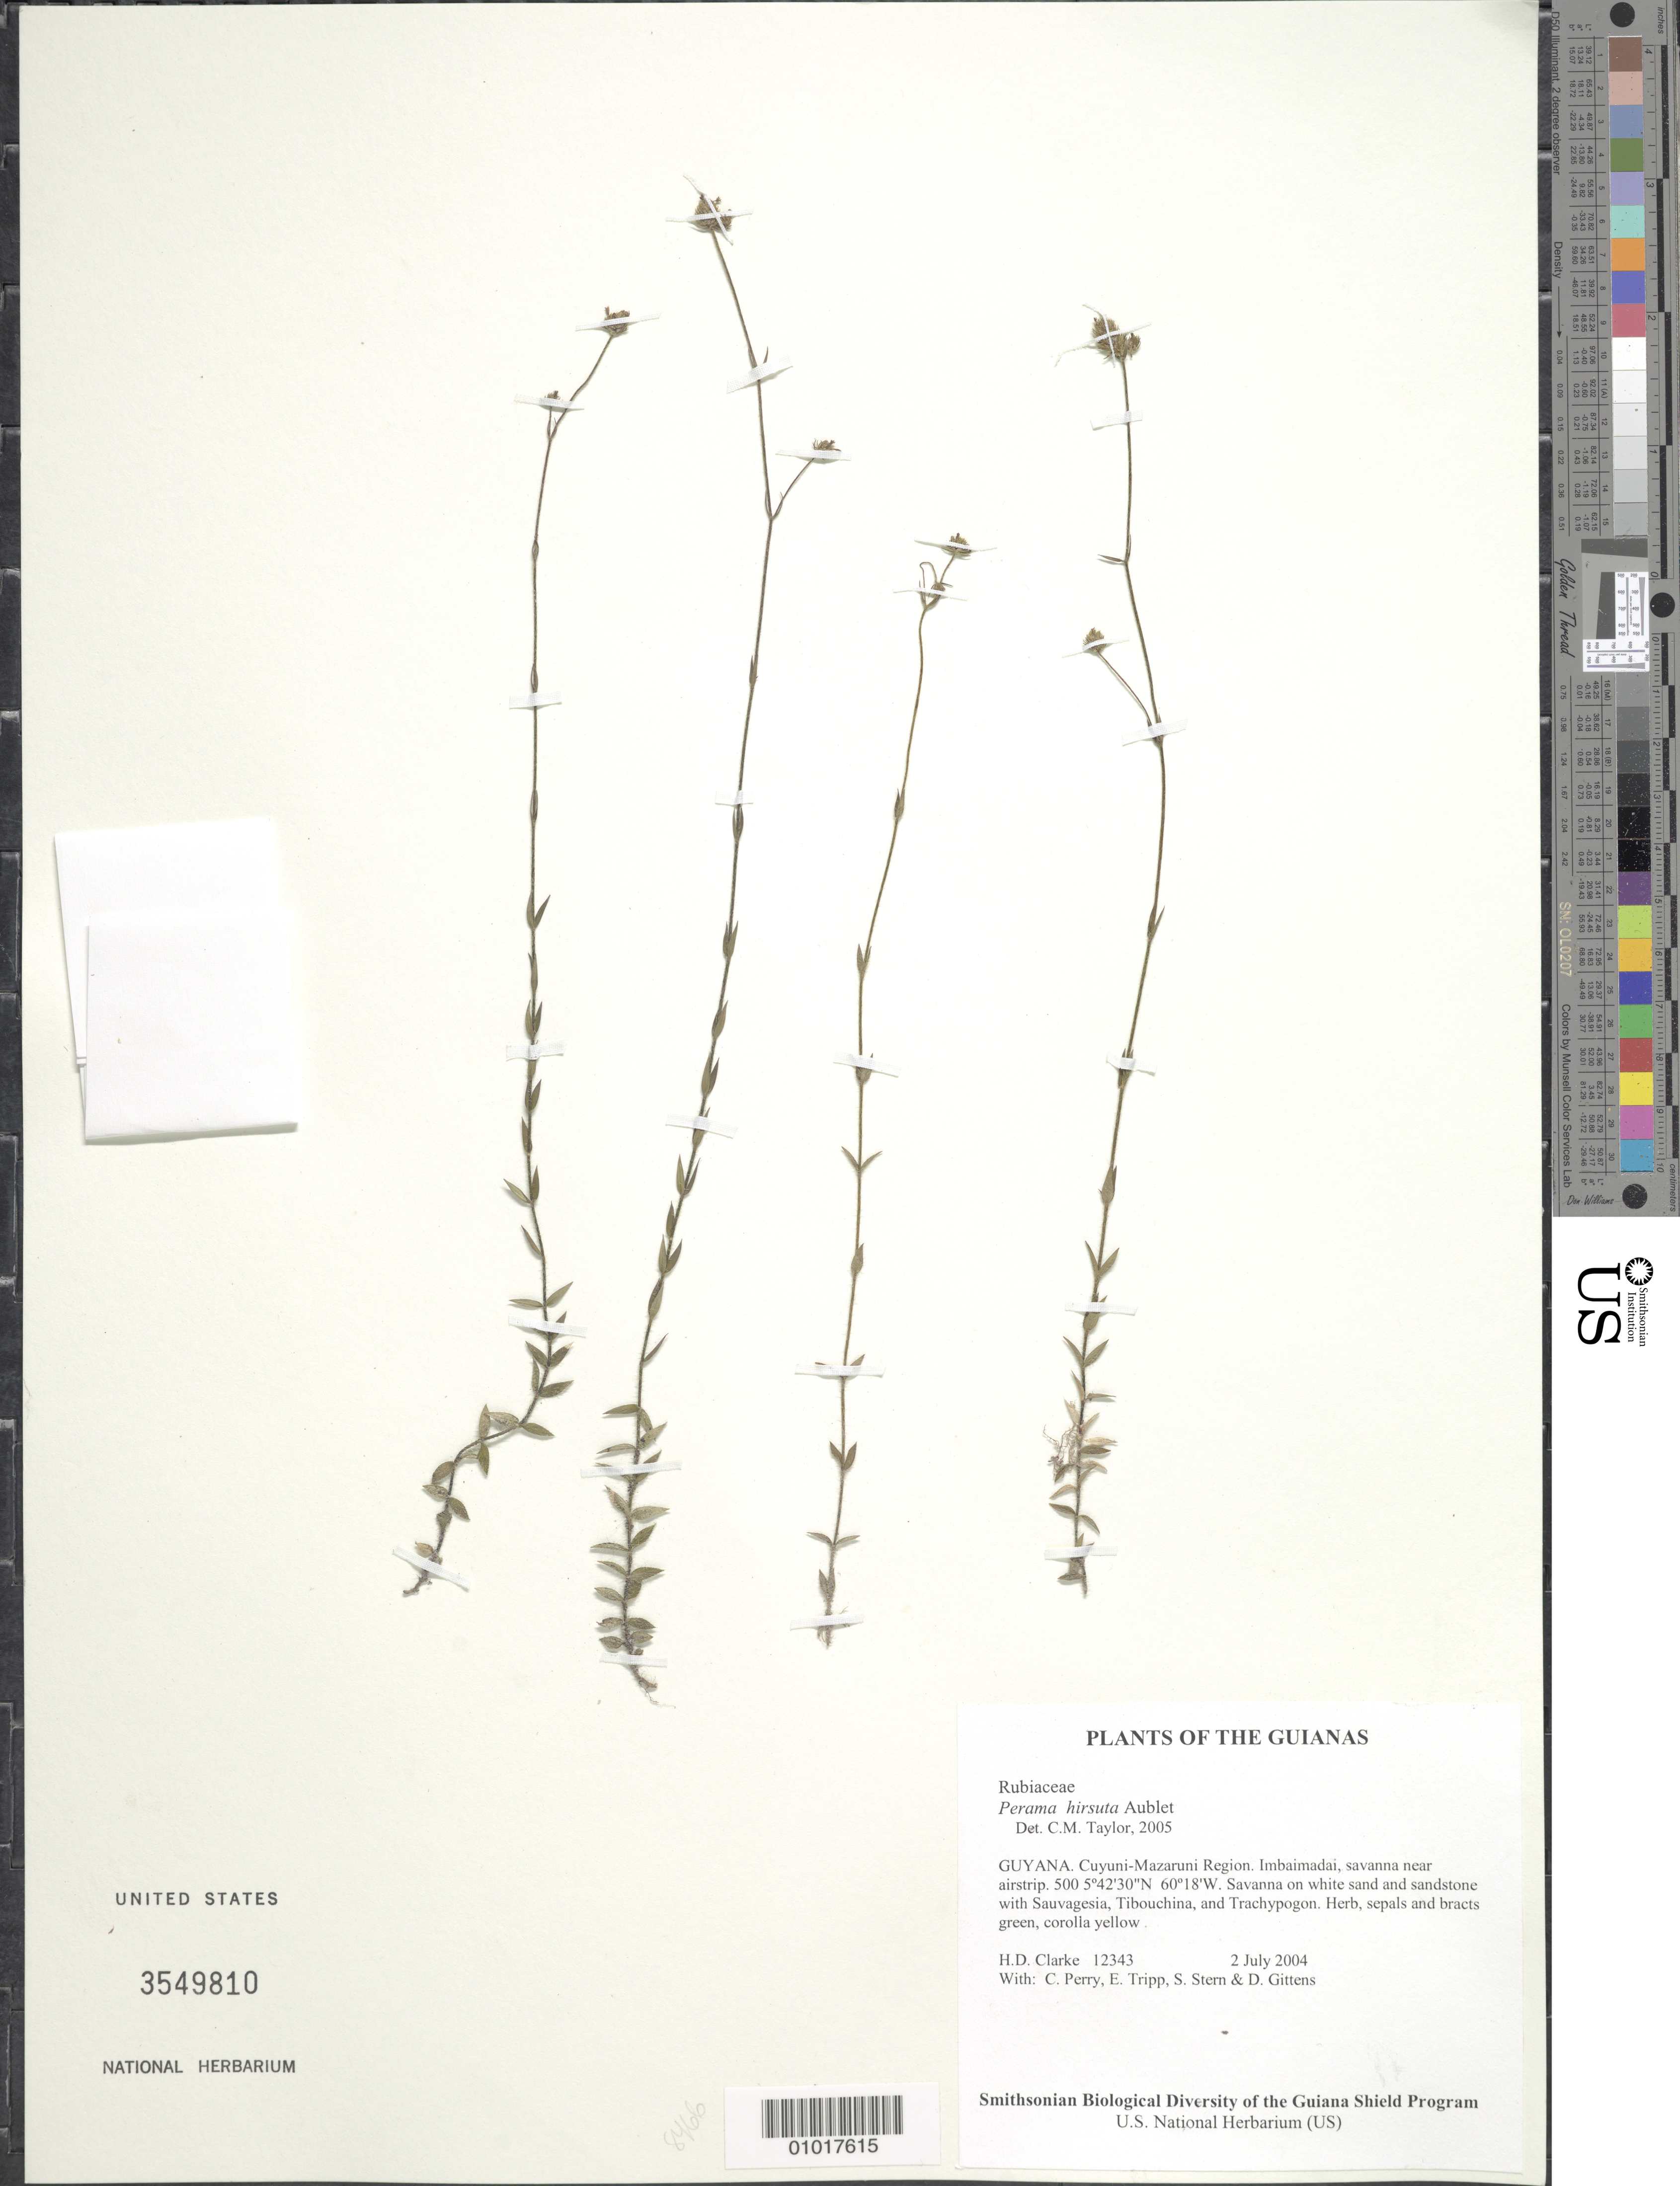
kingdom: Plantae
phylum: Tracheophyta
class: Magnoliopsida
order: Gentianales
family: Rubiaceae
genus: Perama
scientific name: Perama hirsuta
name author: Aubl.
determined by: Taylor, Charlotte M.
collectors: H. D. Clarke, C. Perry, E. Tripp, S. R. Stern & D. Gittens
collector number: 12343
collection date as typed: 2 July 2004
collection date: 2004-07-02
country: Guyana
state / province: Cuyuni-Mazaruni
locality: Imbaimadai, savanna near airstrip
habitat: Savanna on white sand and sandstone with Sauvagesia, Tibouchina, and Trachypogon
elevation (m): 500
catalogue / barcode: US 3549810